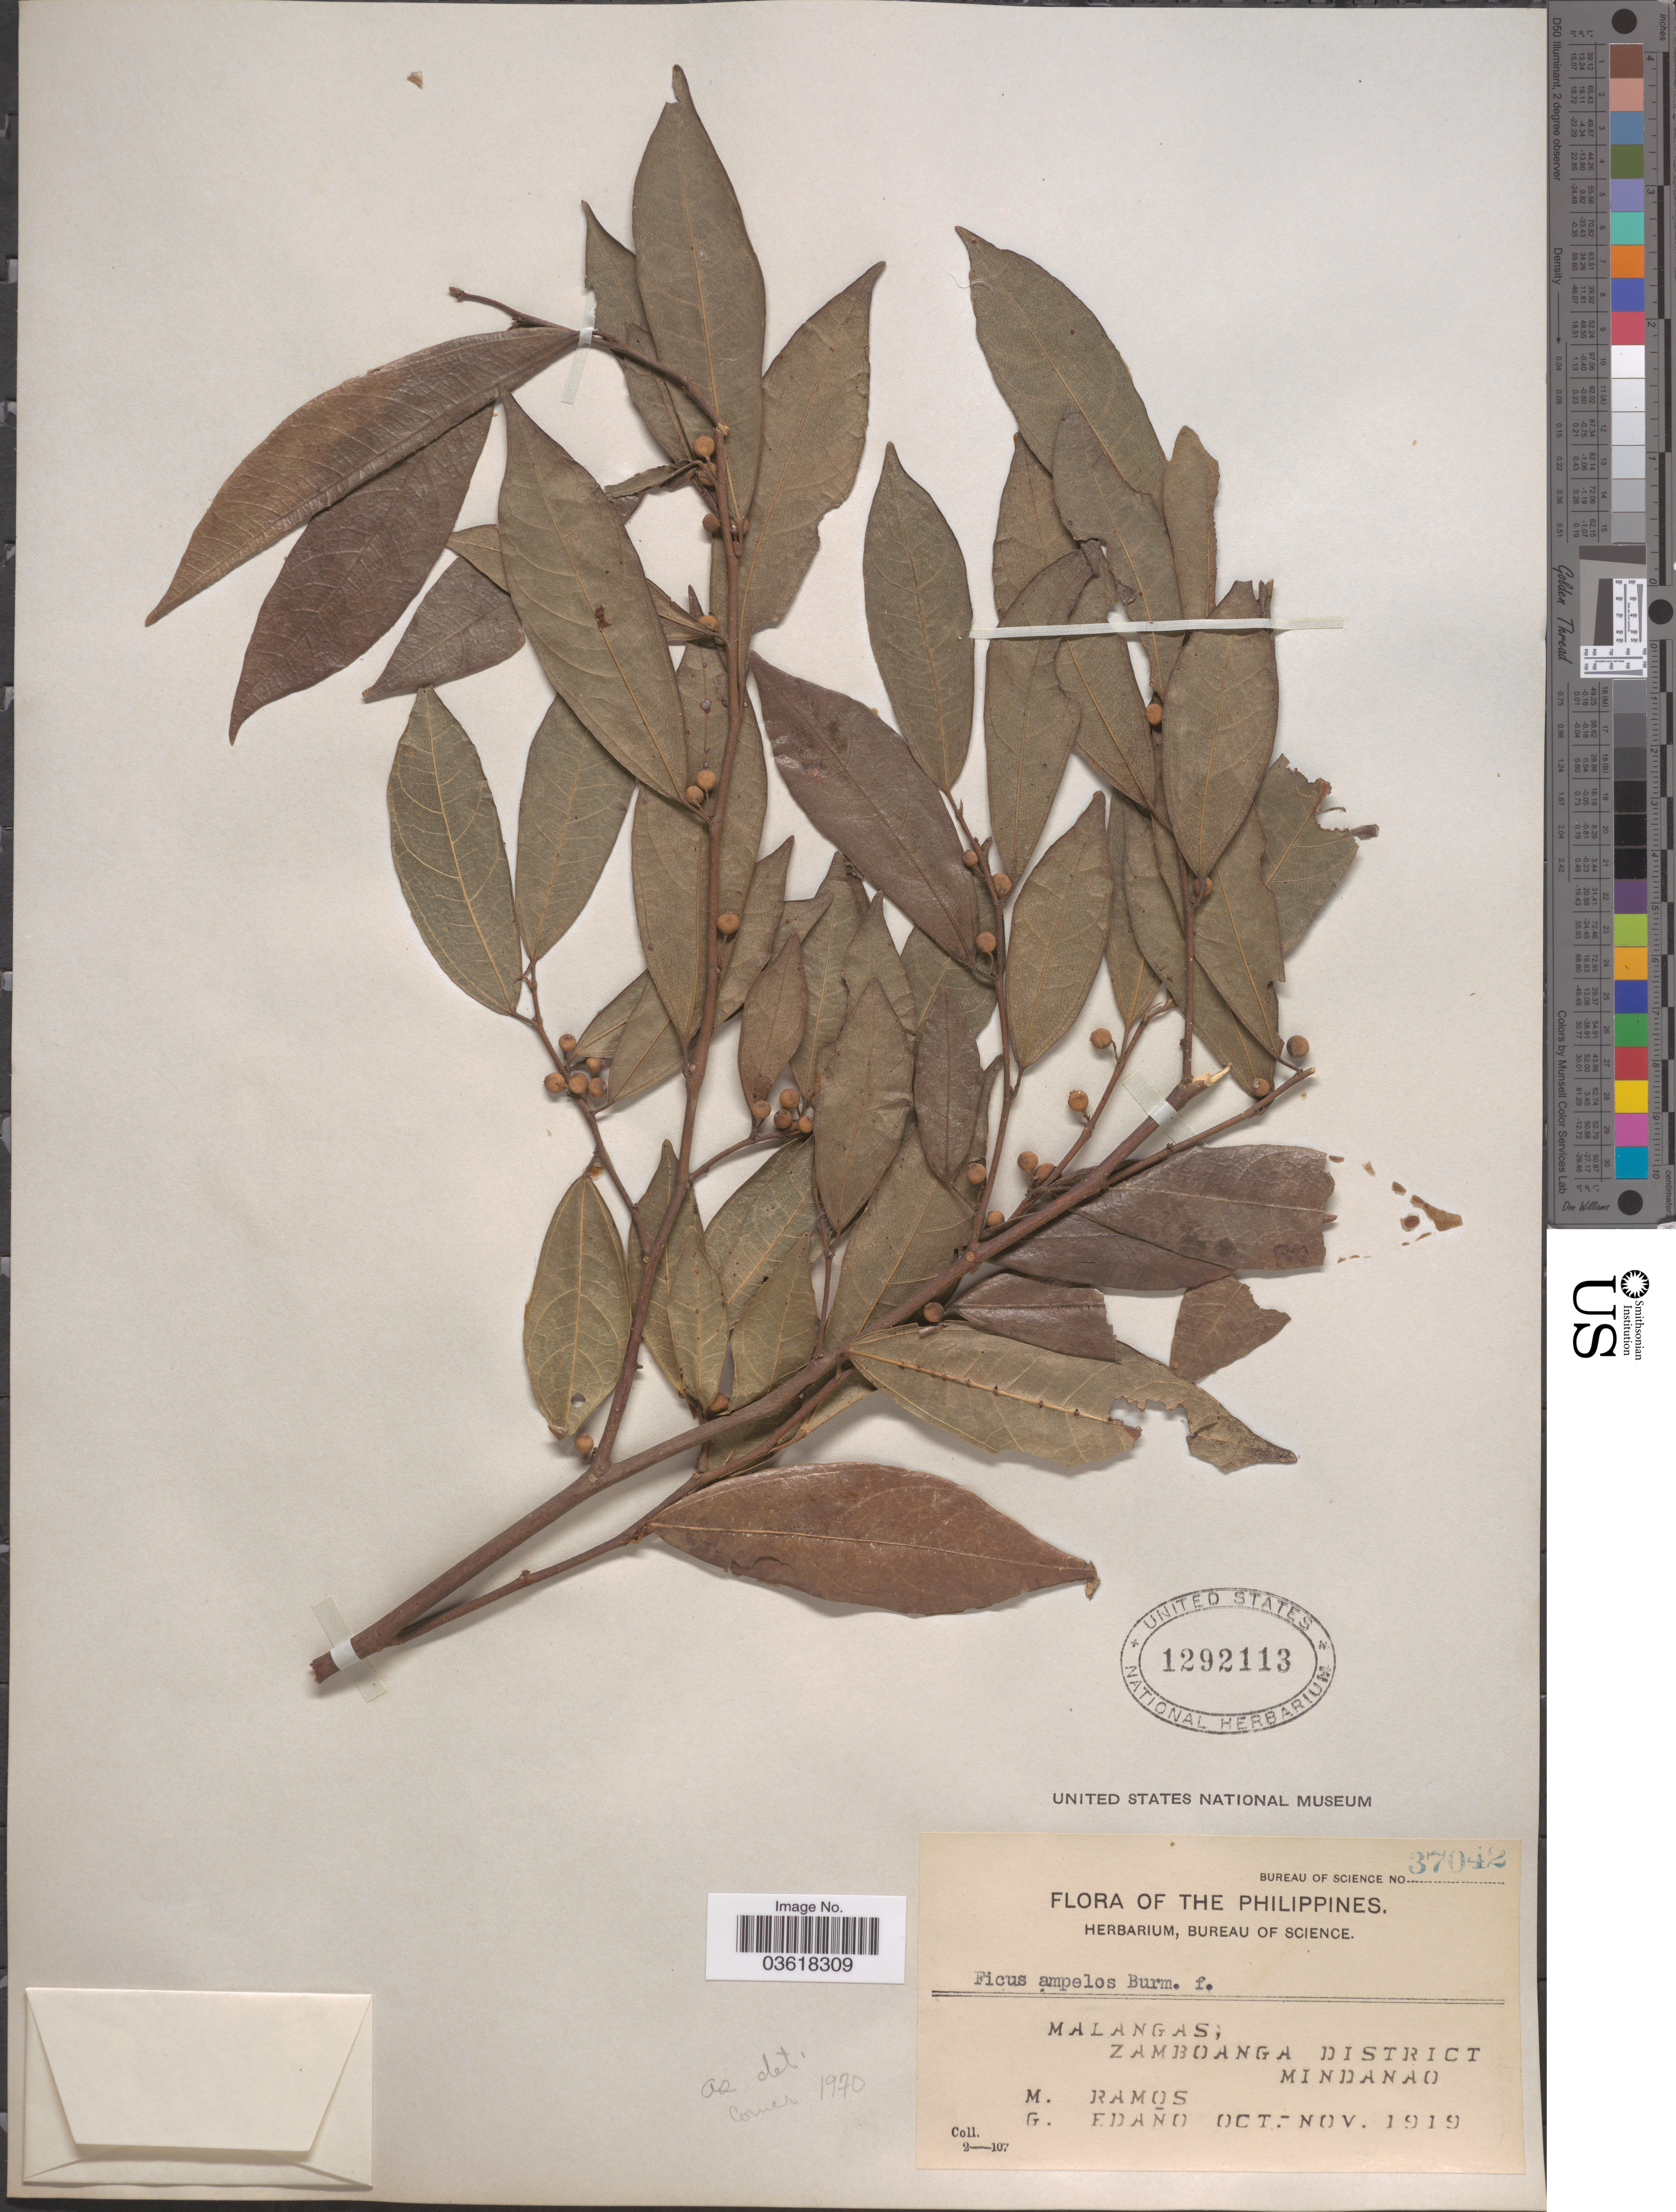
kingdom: Plantae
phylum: Tracheophyta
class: Magnoliopsida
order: Rosales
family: Moraceae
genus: Ficus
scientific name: Ficus ampelos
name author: Burm. f.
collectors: M. Ramos & G. Edaño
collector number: Bureau of Science 37042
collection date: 1919-10/1919-11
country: Philippines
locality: Malangas; Zamboanga District, Mindanao.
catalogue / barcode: US 1292113